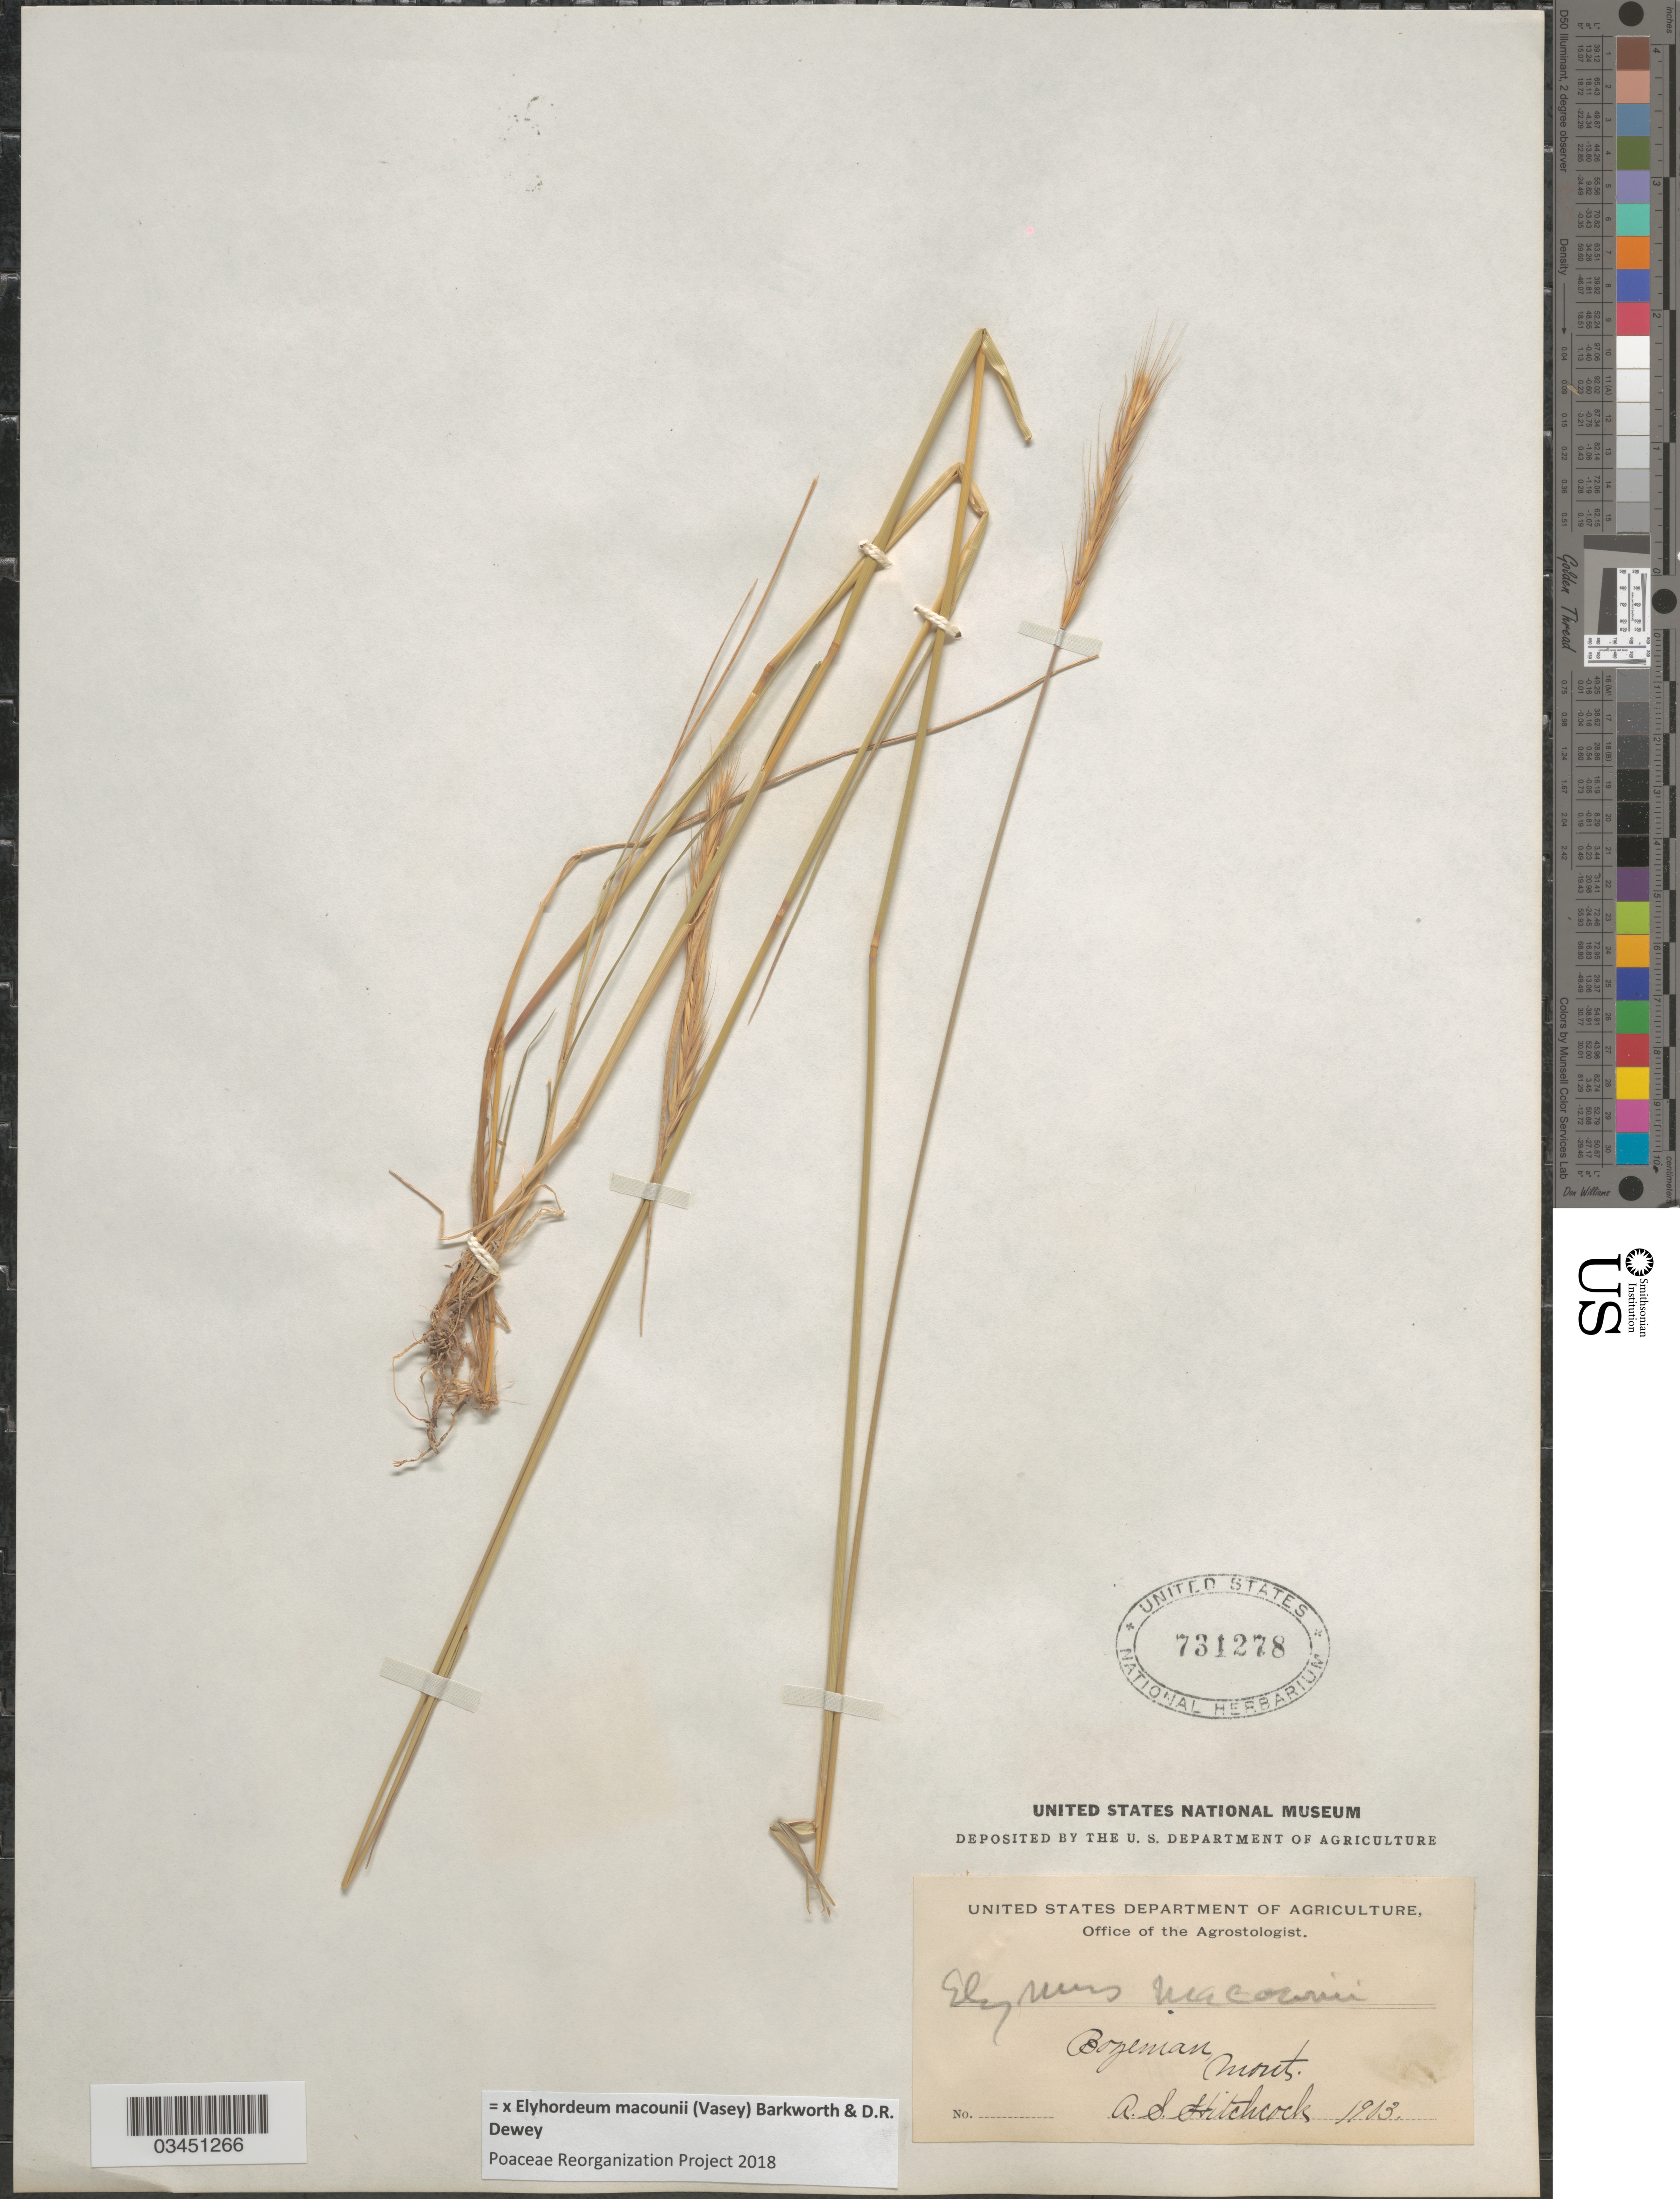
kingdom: Plantae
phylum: Tracheophyta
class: Liliopsida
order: Poales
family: Poaceae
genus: Elyhordeum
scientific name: x Elyhordeum macounii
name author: (Vasey) Barkworth & Dewey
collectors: A. S. Hitchcock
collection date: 1903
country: United States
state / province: Montana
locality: Bozeman.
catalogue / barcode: US 731278